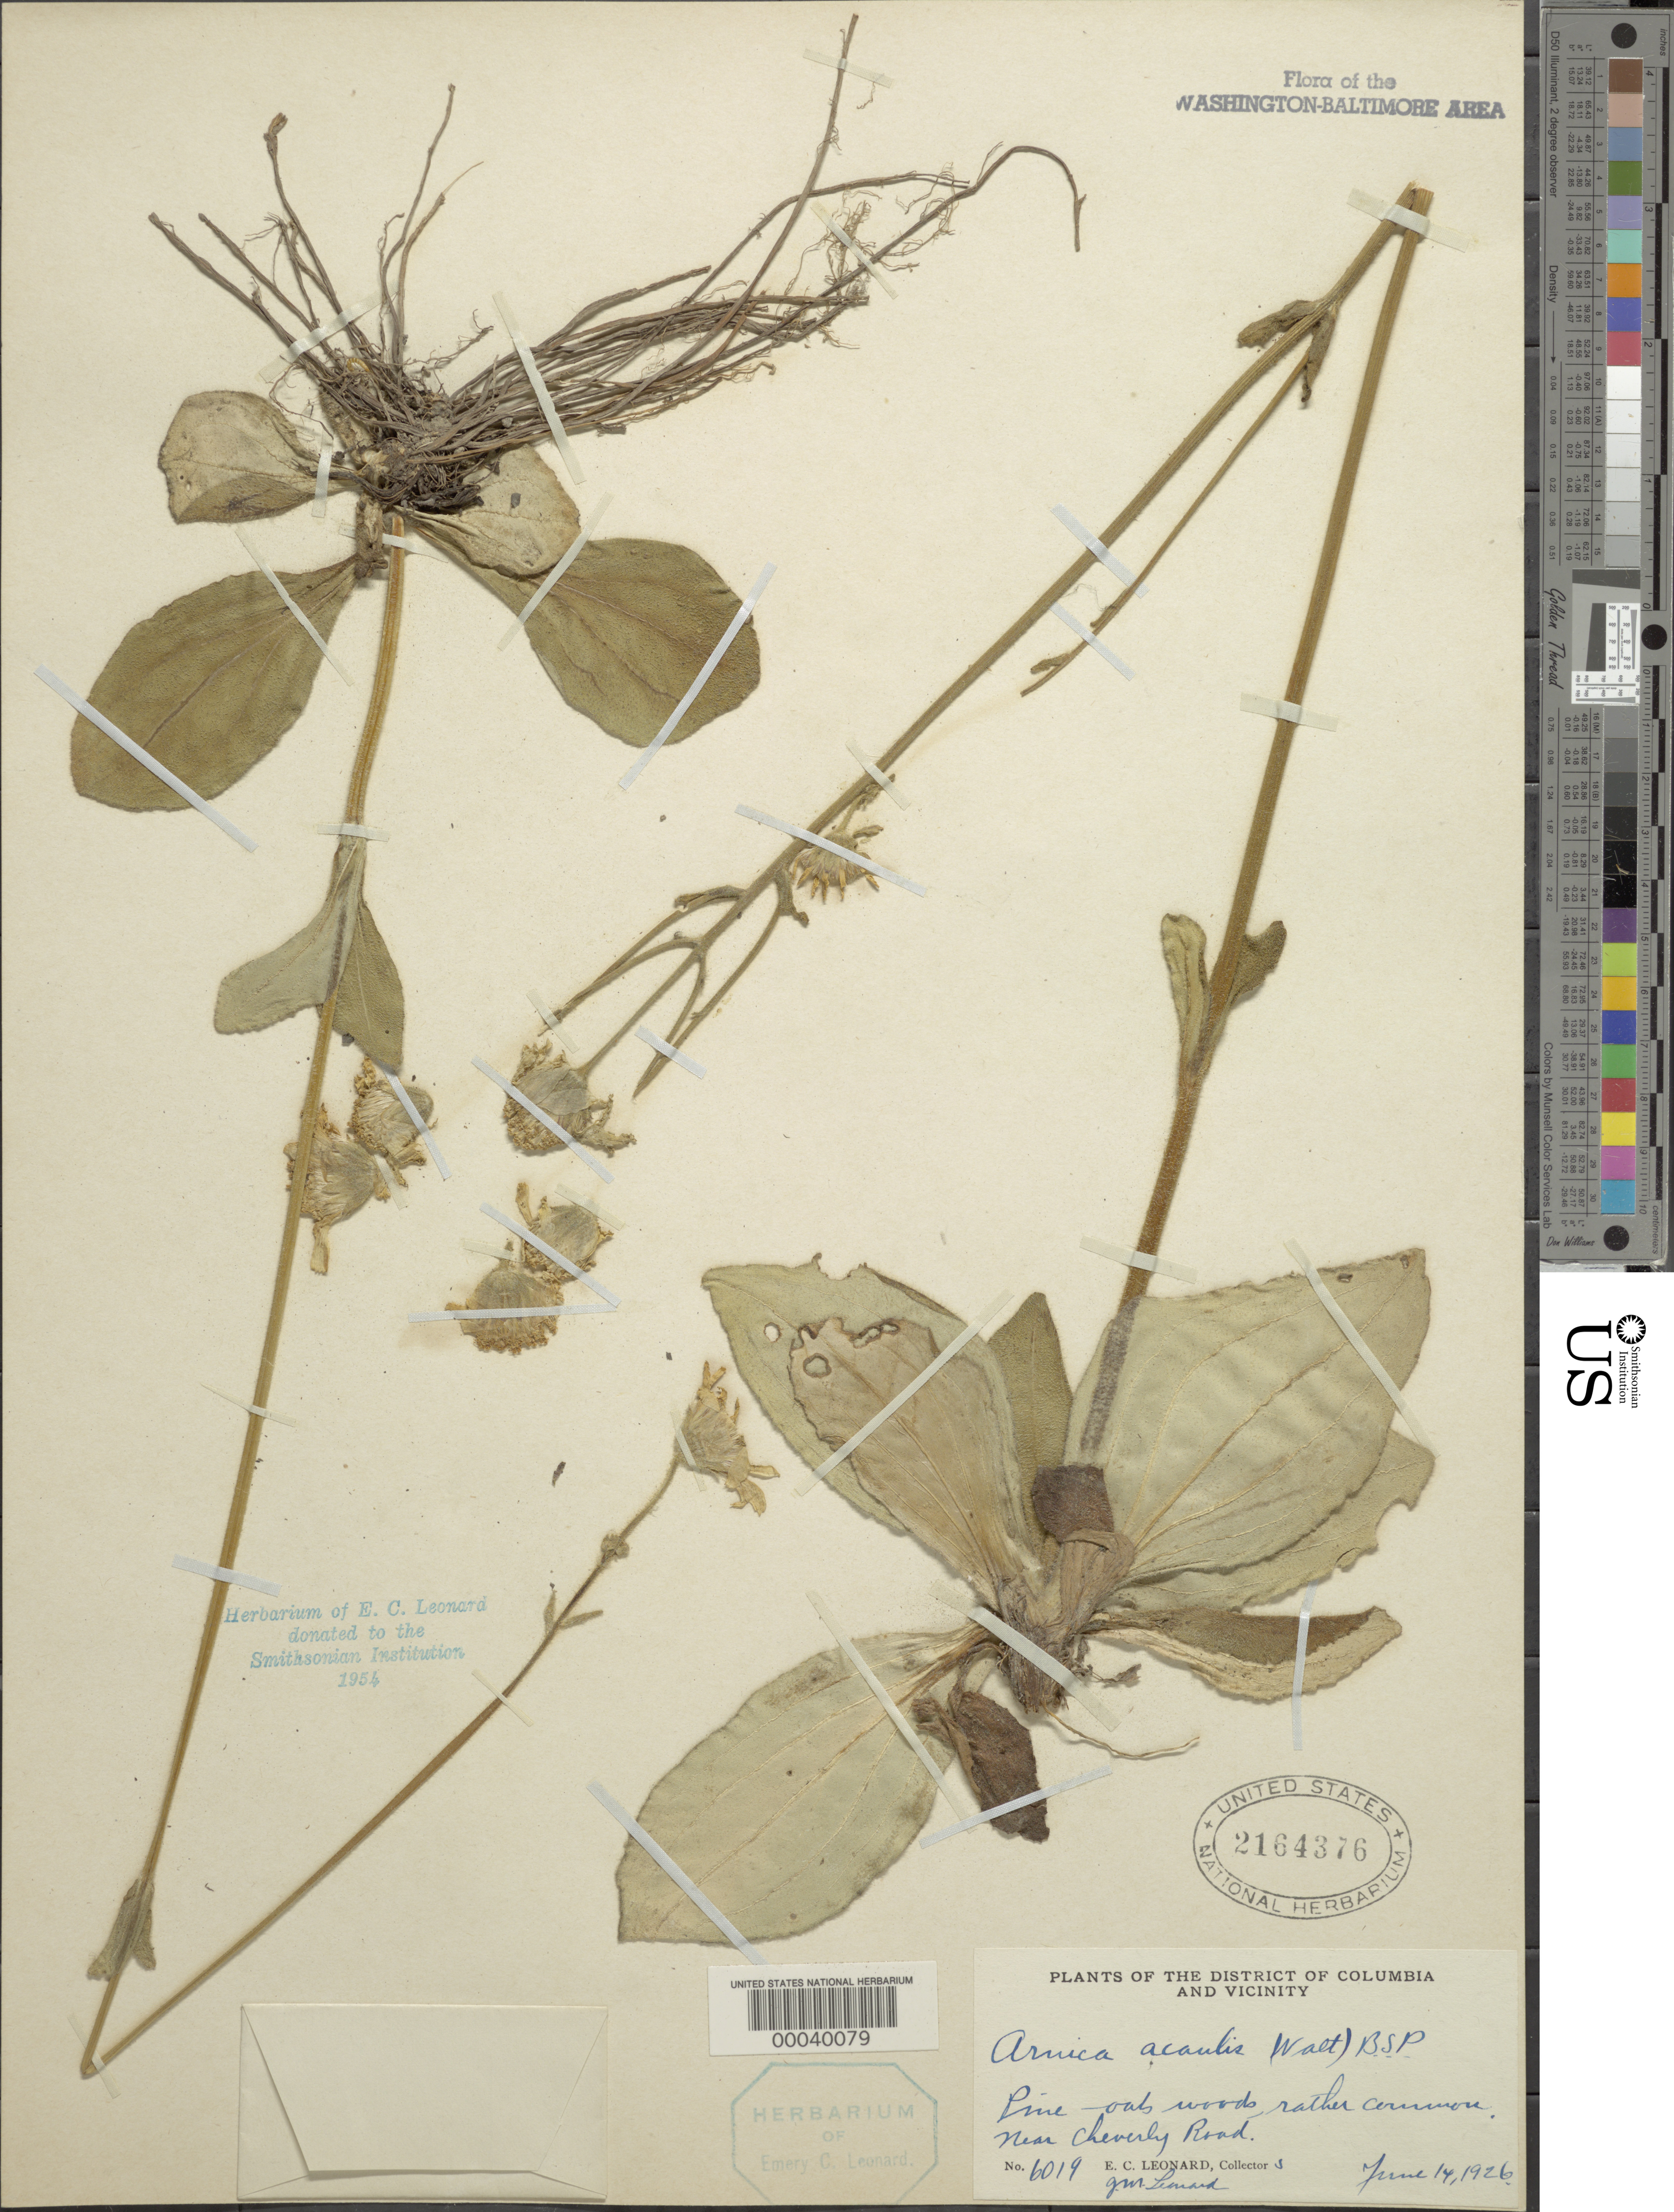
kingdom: Plantae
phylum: Tracheophyta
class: Magnoliopsida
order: Asterales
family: Asteraceae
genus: Arnica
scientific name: Arnica acaulis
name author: (Walter) Britton, Stearns & Poggenb.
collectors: E. C. Leonard & G. M. Leonard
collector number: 6019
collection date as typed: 14 Jun 1926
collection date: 1926-06-14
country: United States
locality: Near Cheverley Road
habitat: Pine oak woods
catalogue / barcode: US 2164376